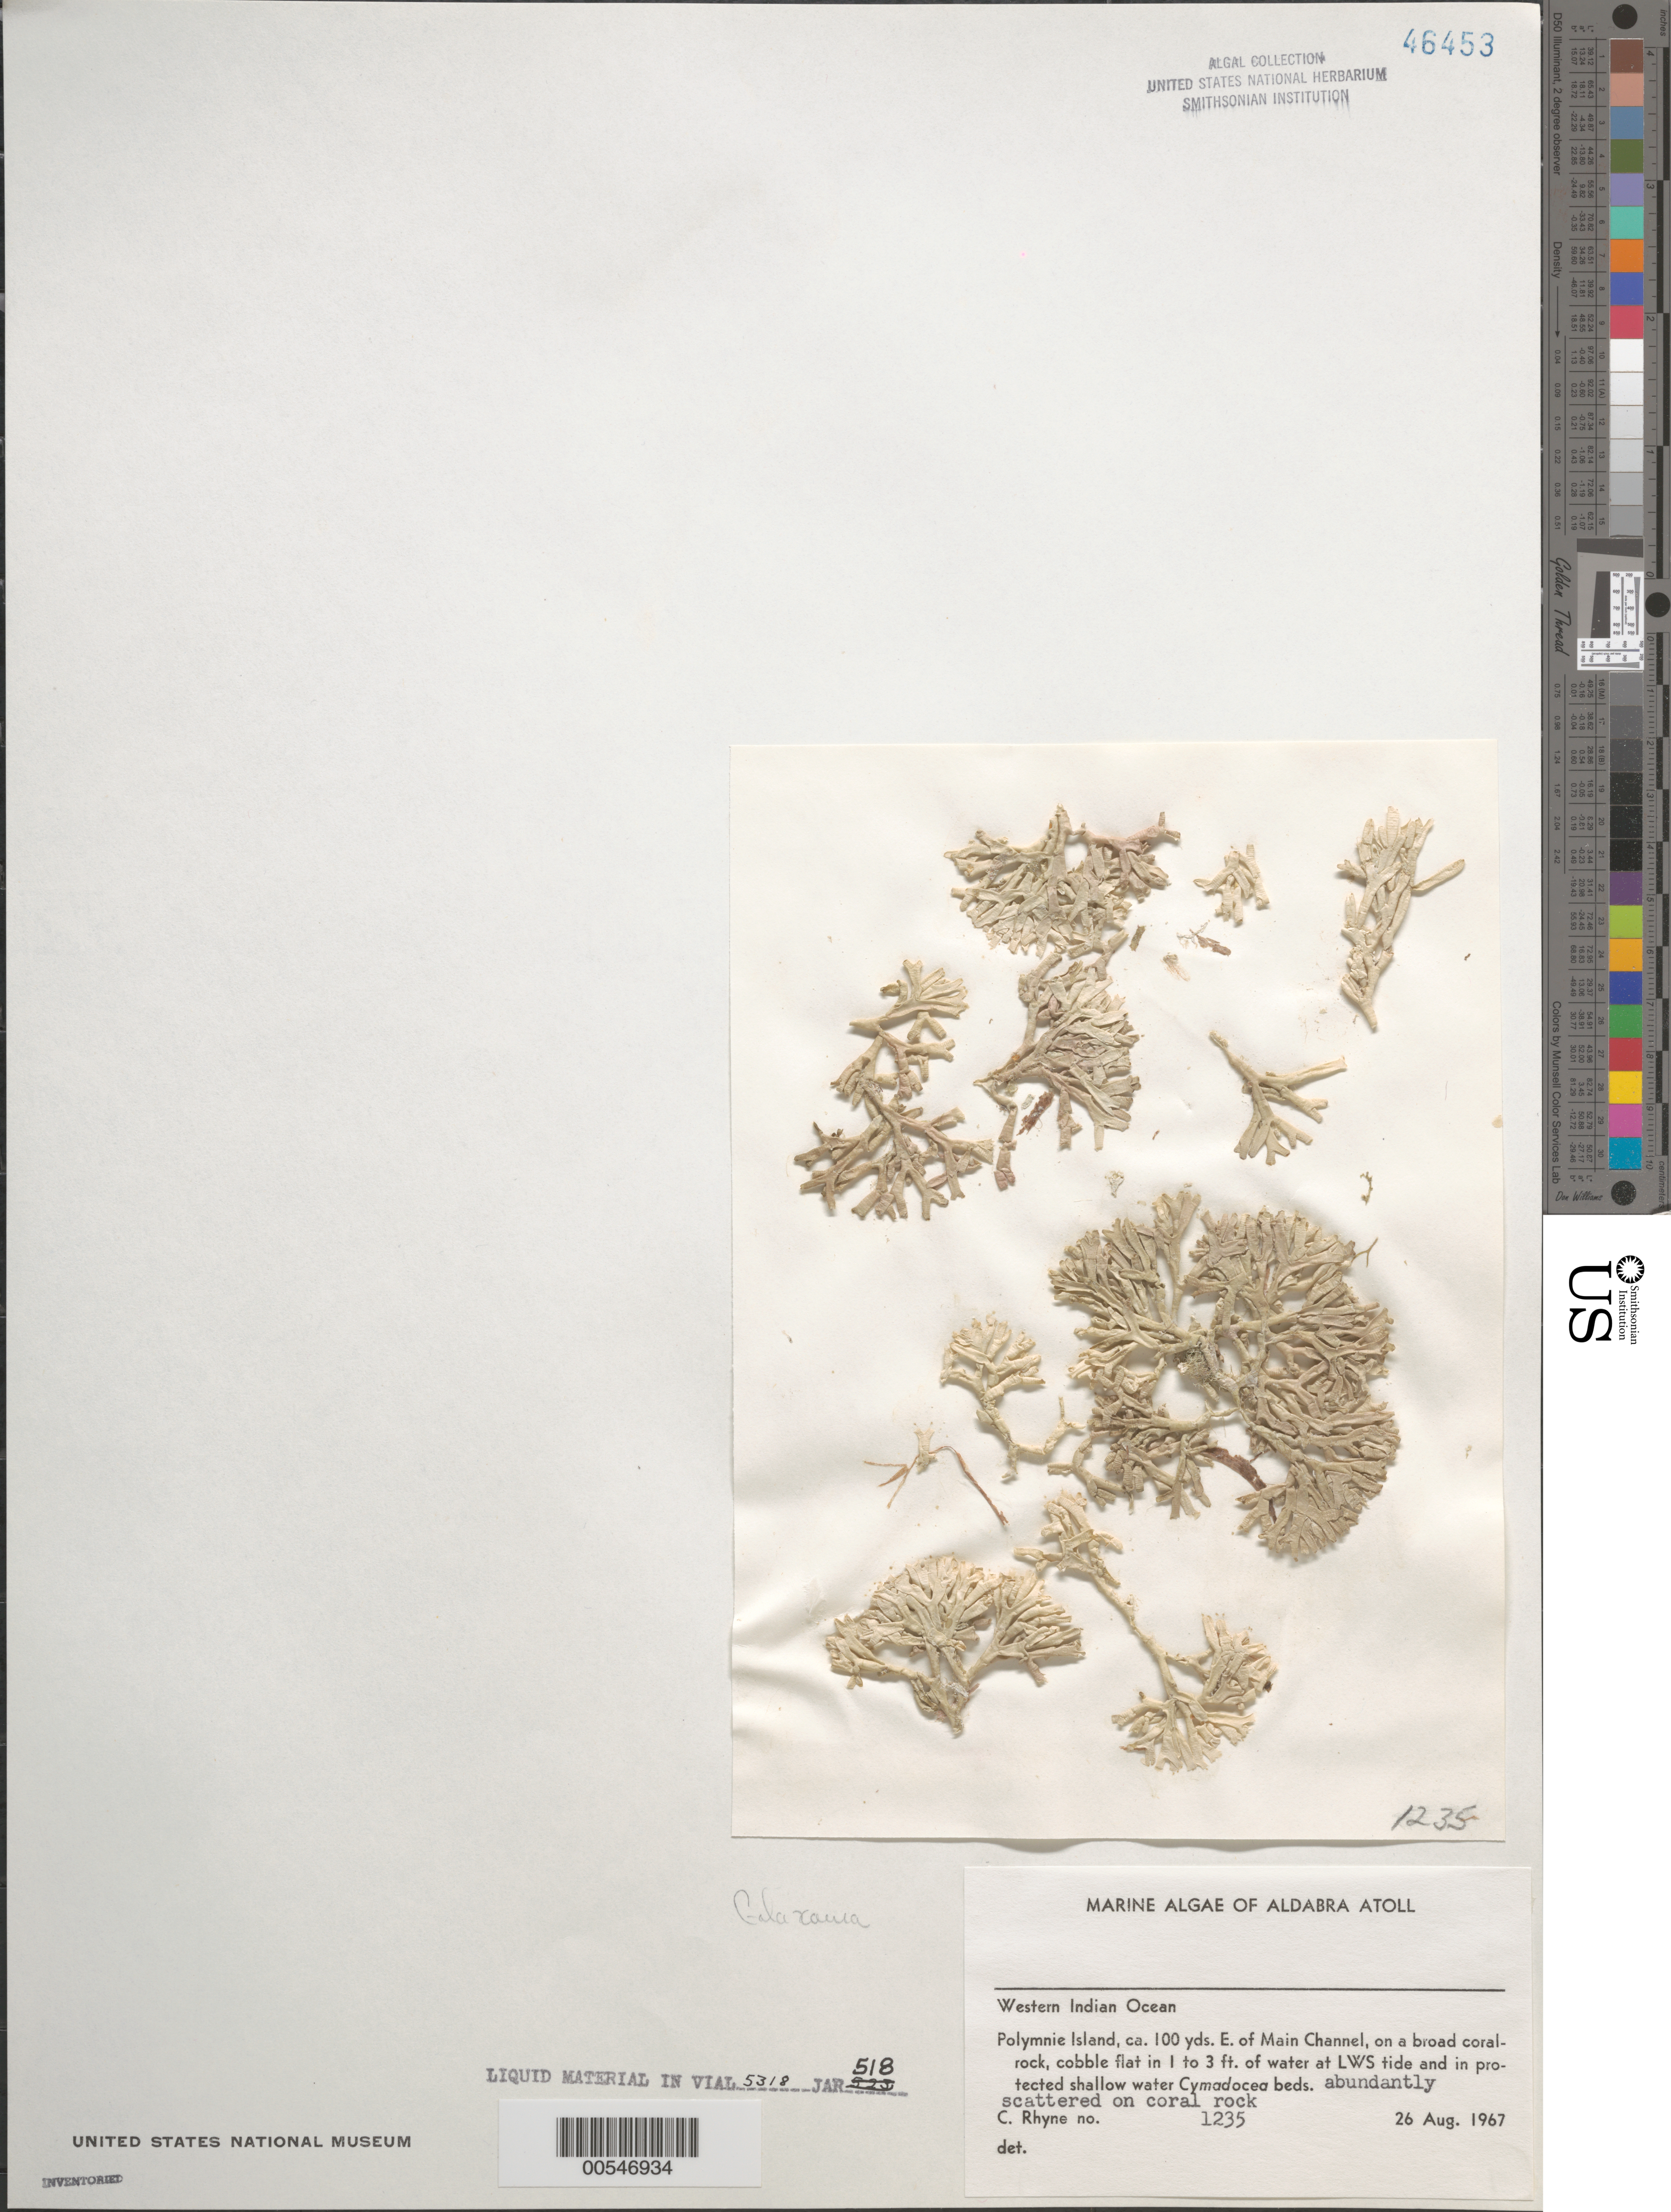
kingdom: Plantae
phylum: Rhodophyta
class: Florideophyceae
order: Nemaliales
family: Galaxauraceae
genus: Galaxaura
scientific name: Galaxaura sp.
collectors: C. Rhyne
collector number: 1235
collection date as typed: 26 Aug 1967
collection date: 1967-08-26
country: Seychelles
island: Aldabra Atoll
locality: Polymnie Islet, East of Main Channel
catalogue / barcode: US 46453